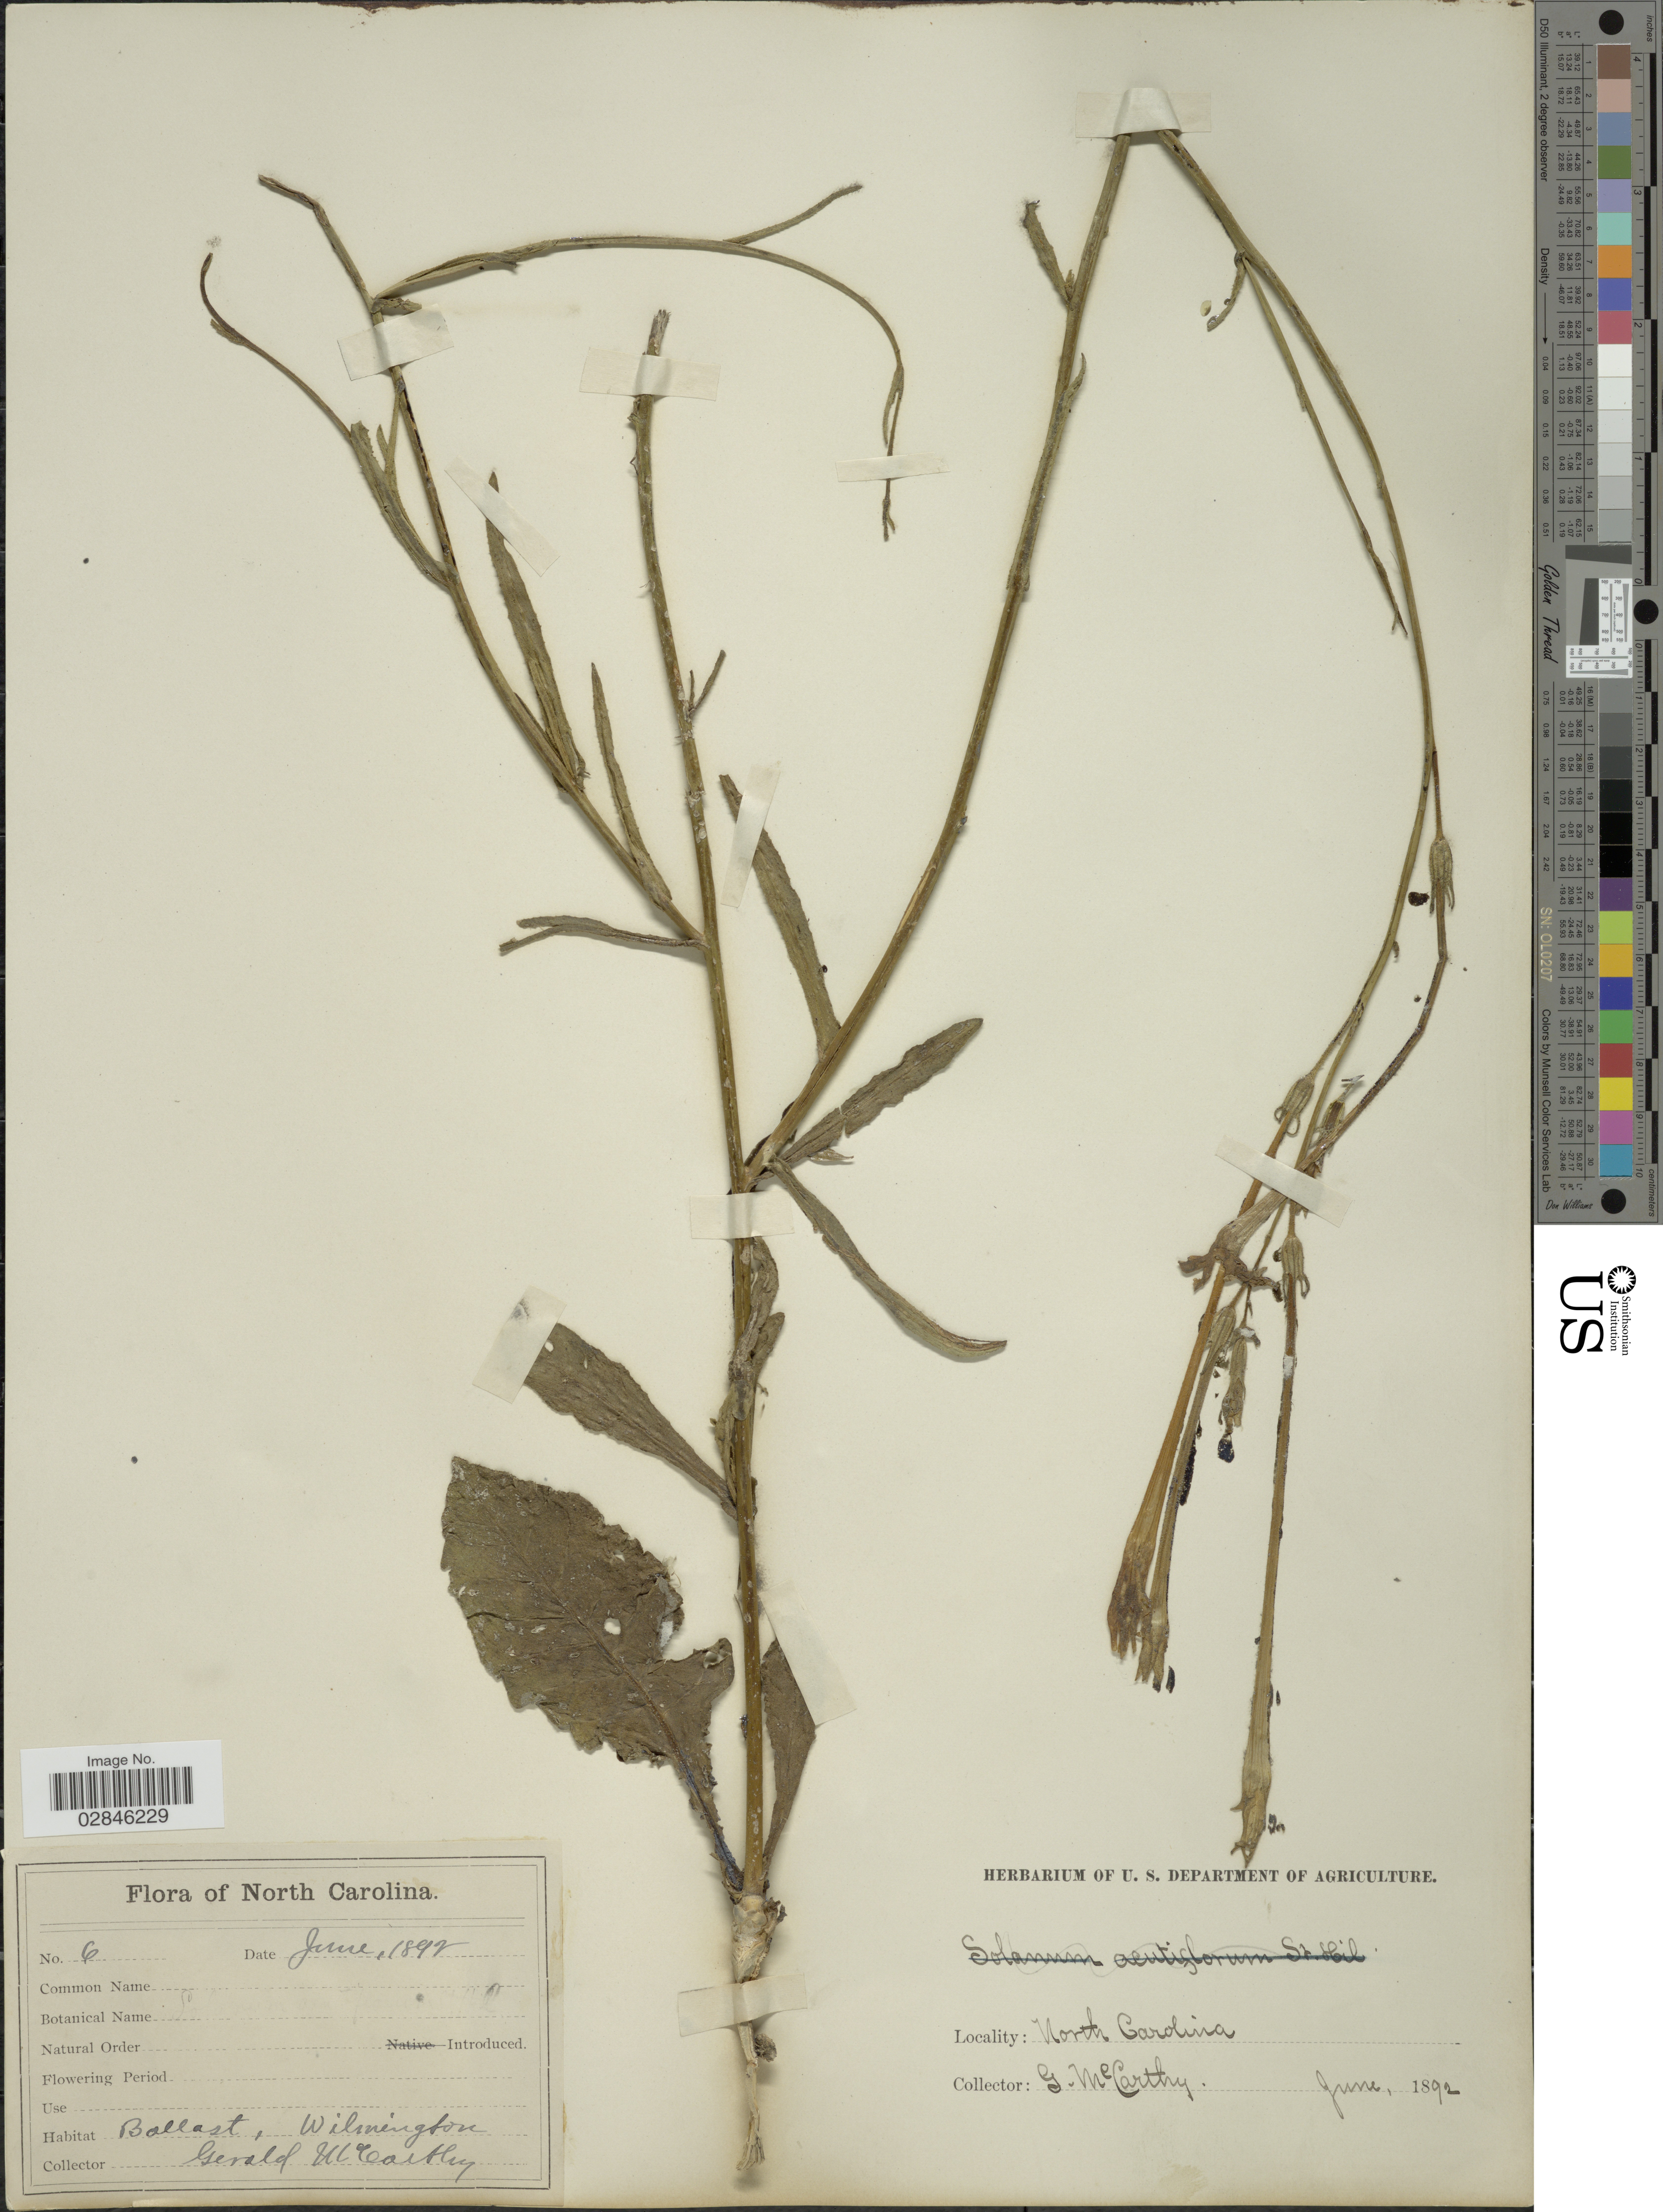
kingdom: Plantae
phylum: Tracheophyta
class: Magnoliopsida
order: Solanales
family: Solanaceae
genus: Nicotiana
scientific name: Nicotiana longiflora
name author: Cav.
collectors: G. McCarthy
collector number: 6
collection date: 1892-06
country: United States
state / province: North Carolina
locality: Ballast, Wilmington.